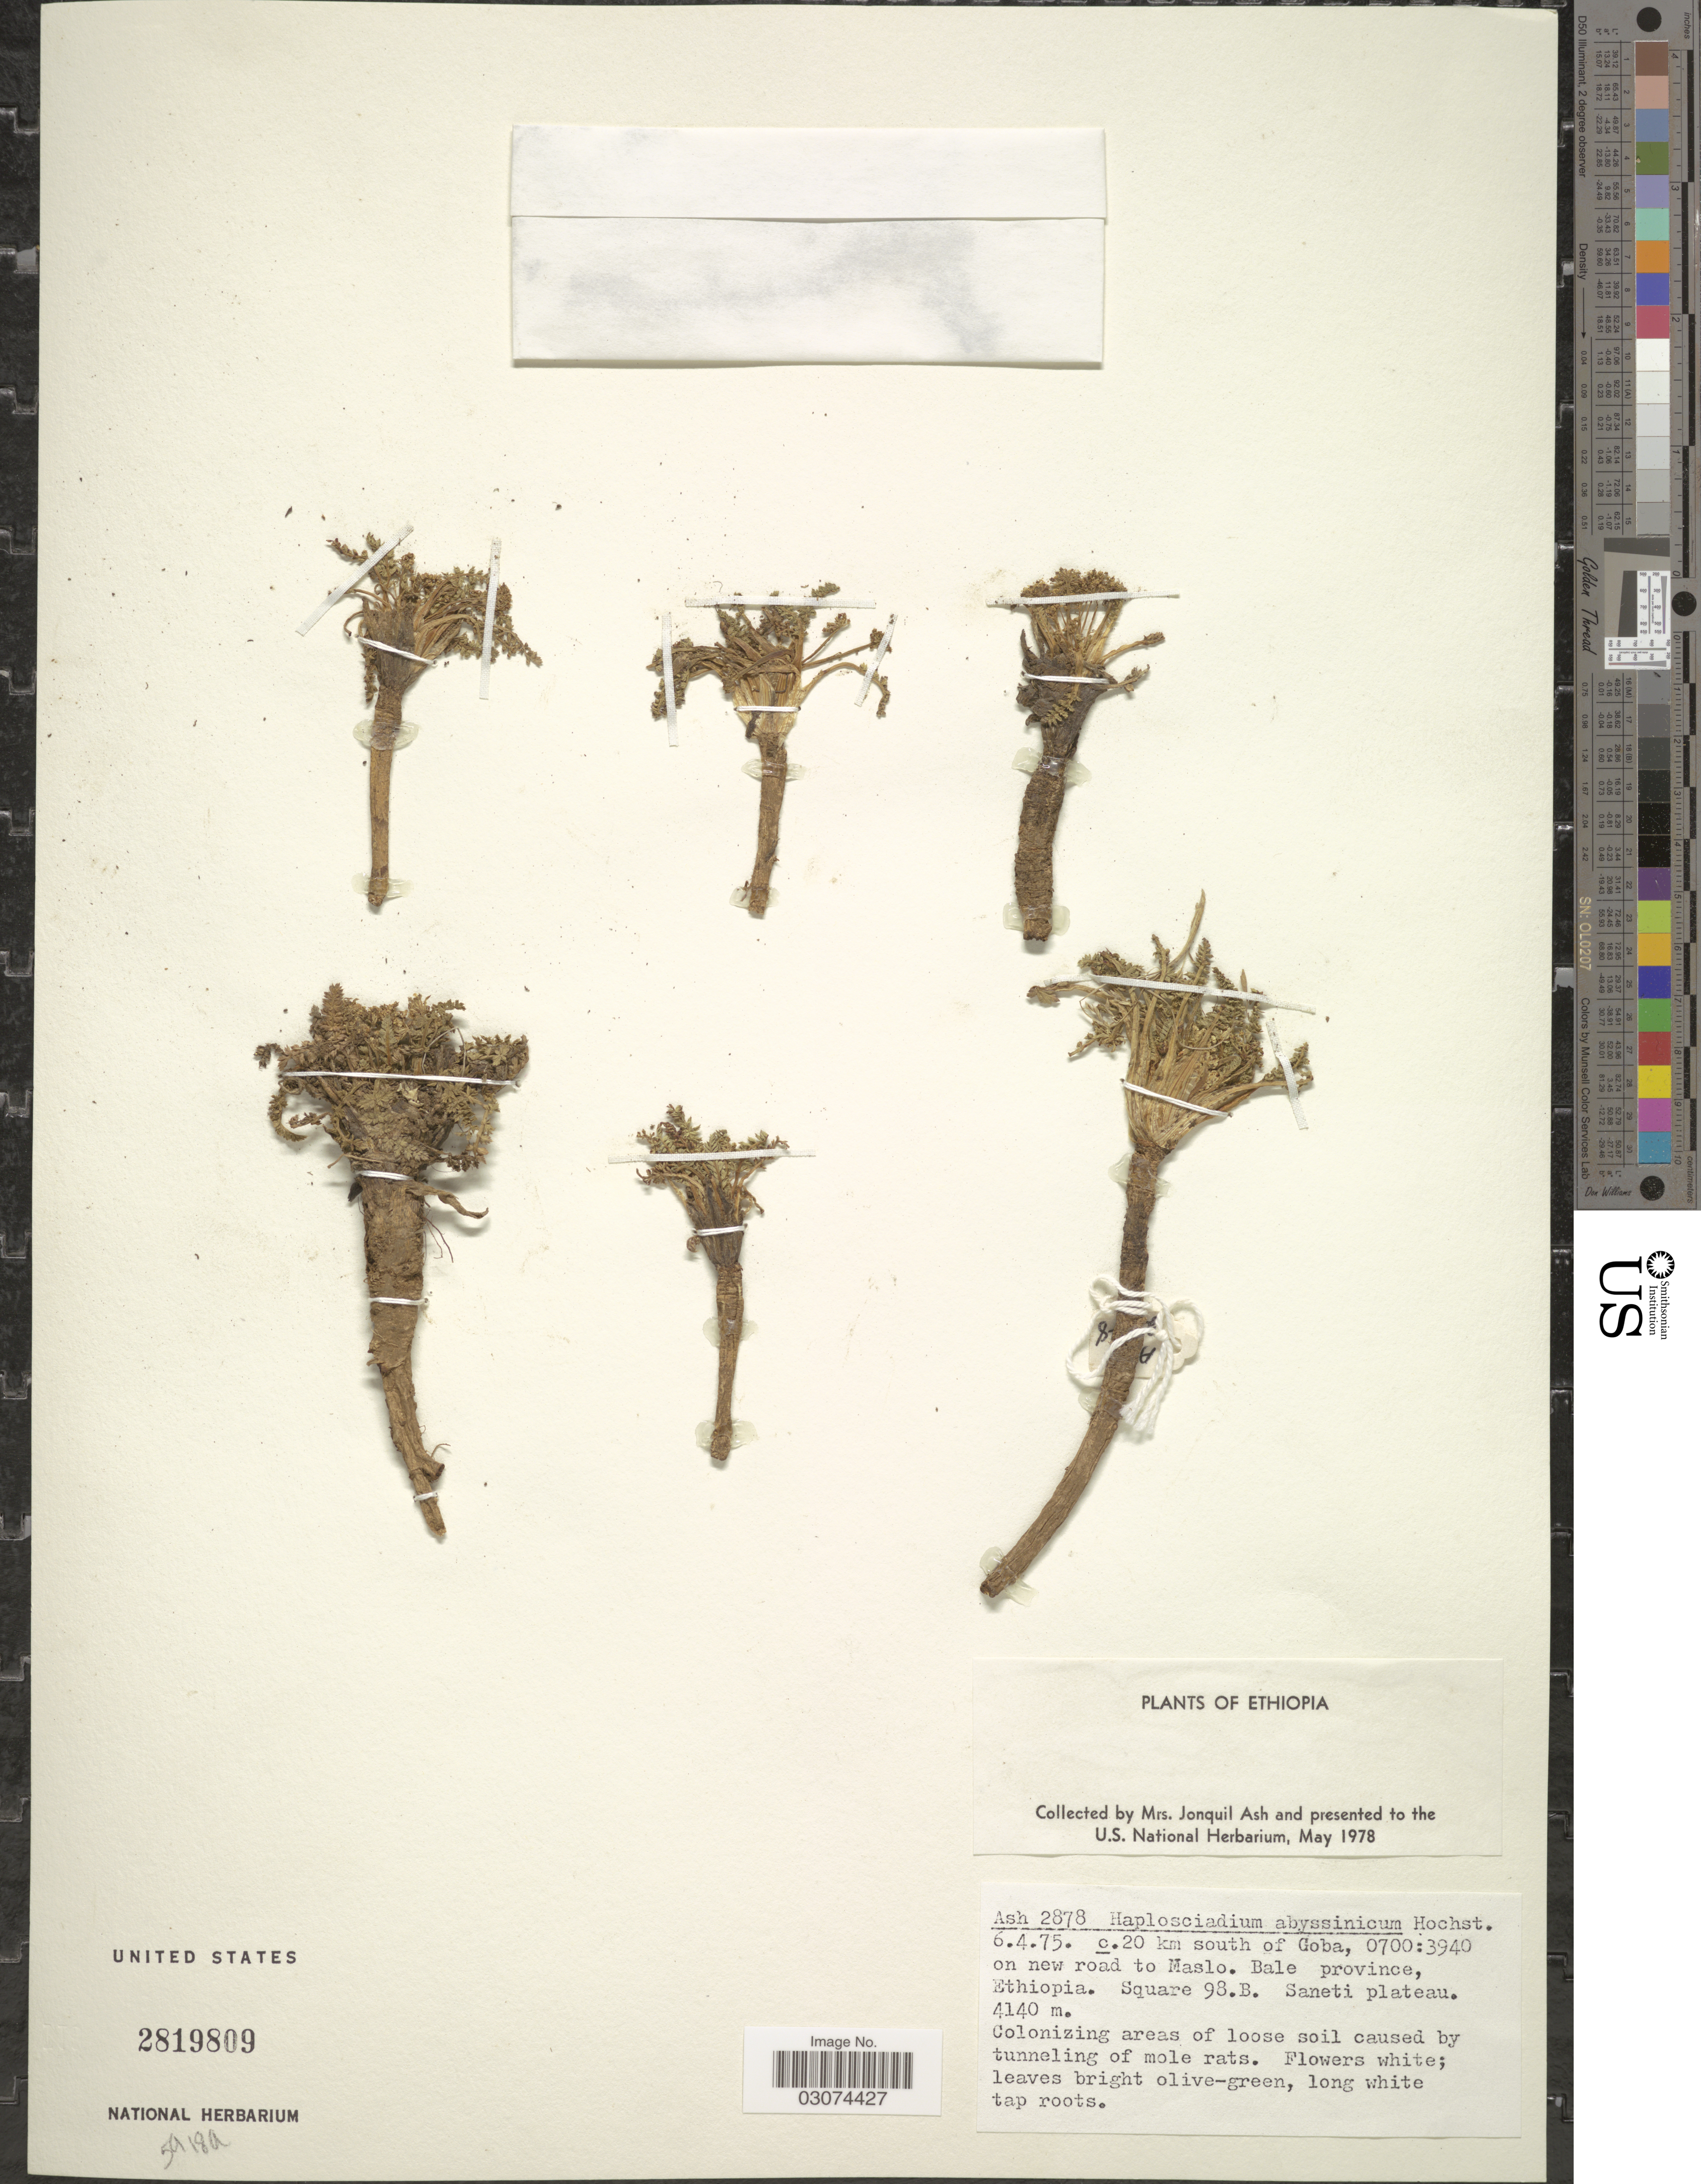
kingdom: Plantae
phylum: Tracheophyta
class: Magnoliopsida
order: Apiales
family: Apiaceae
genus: Haplosciadium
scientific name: Haplosciadium abyssinicum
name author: Hochst.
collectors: J. Ash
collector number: Ash 2878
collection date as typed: Transcribed d/m/y: 6/4/75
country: Ethiopia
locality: C. 20 km south of Goba. on new road to Maslo. Bale province, Square 98.B. Saneti plateau.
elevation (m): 4140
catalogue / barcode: US 2819809